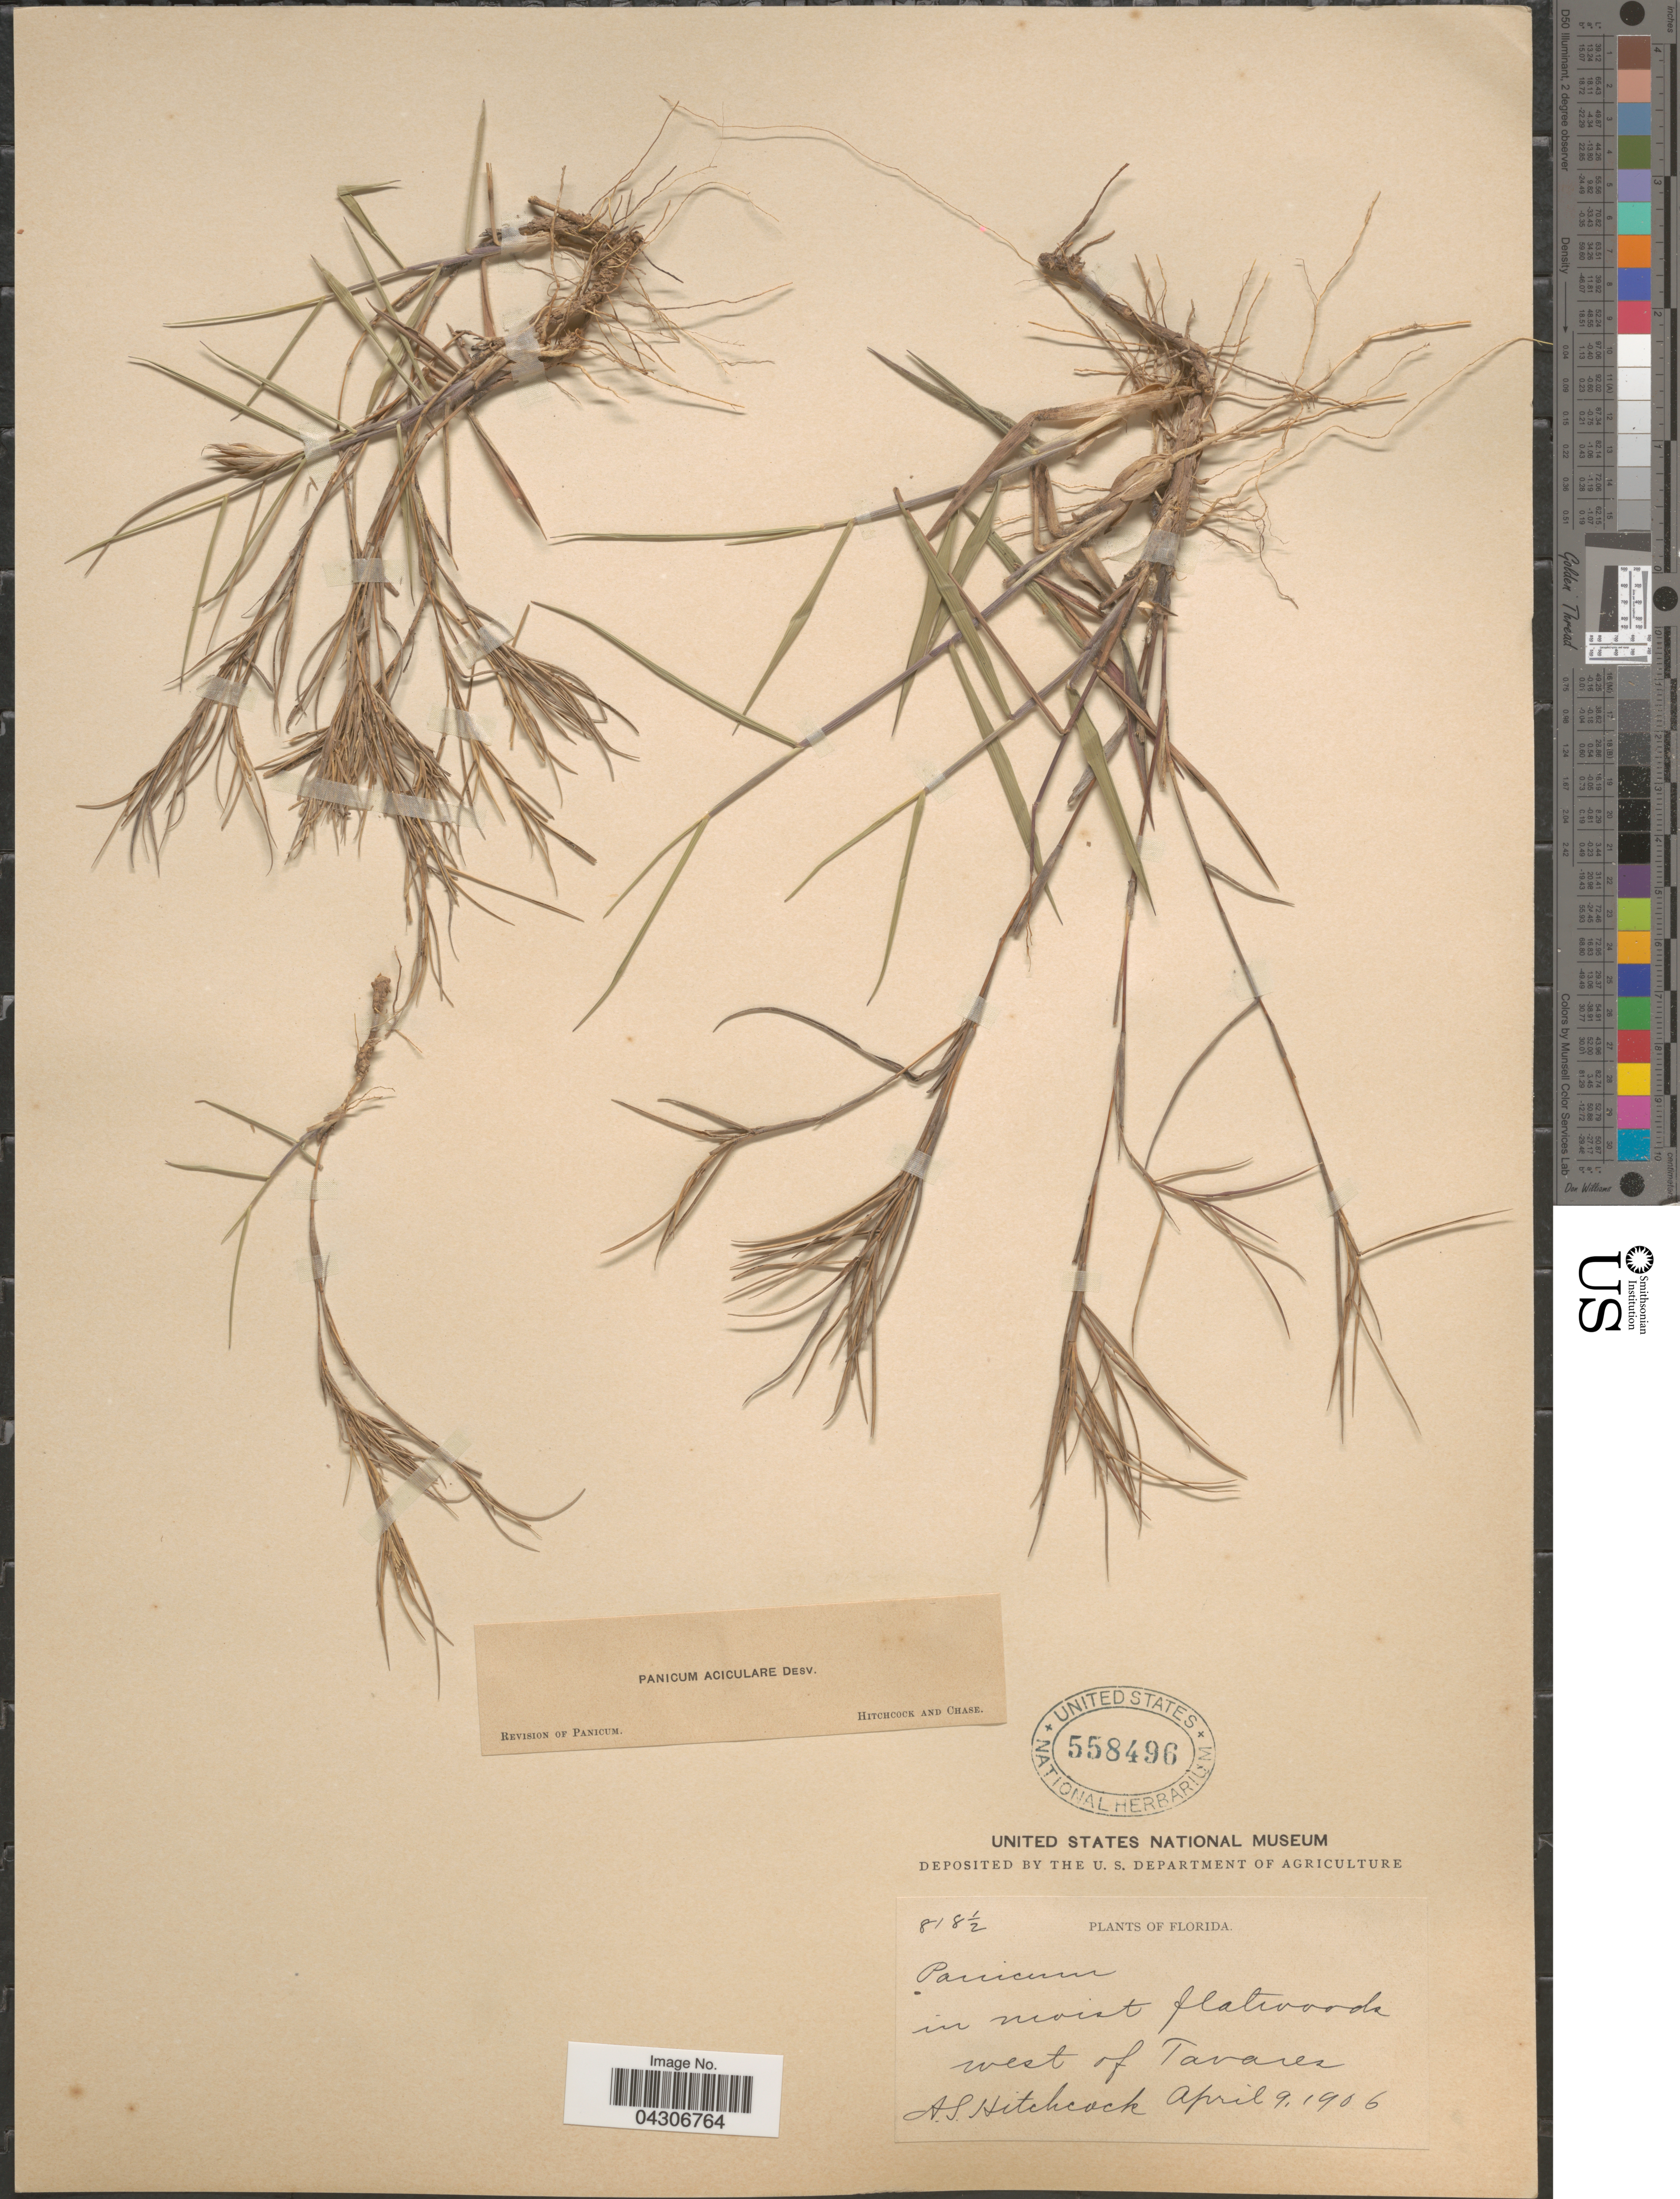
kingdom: Plantae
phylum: Tracheophyta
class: Liliopsida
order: Poales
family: Poaceae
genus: Dichanthelium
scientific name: Dichanthelium aciculare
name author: (Desv. ex Poir.) Gould & C.A. Clark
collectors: A. S. Hitchcock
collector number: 818 1/2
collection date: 1906-04-09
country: United States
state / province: Florida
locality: In moist flatwoods west of Tavares.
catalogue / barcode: US 558496